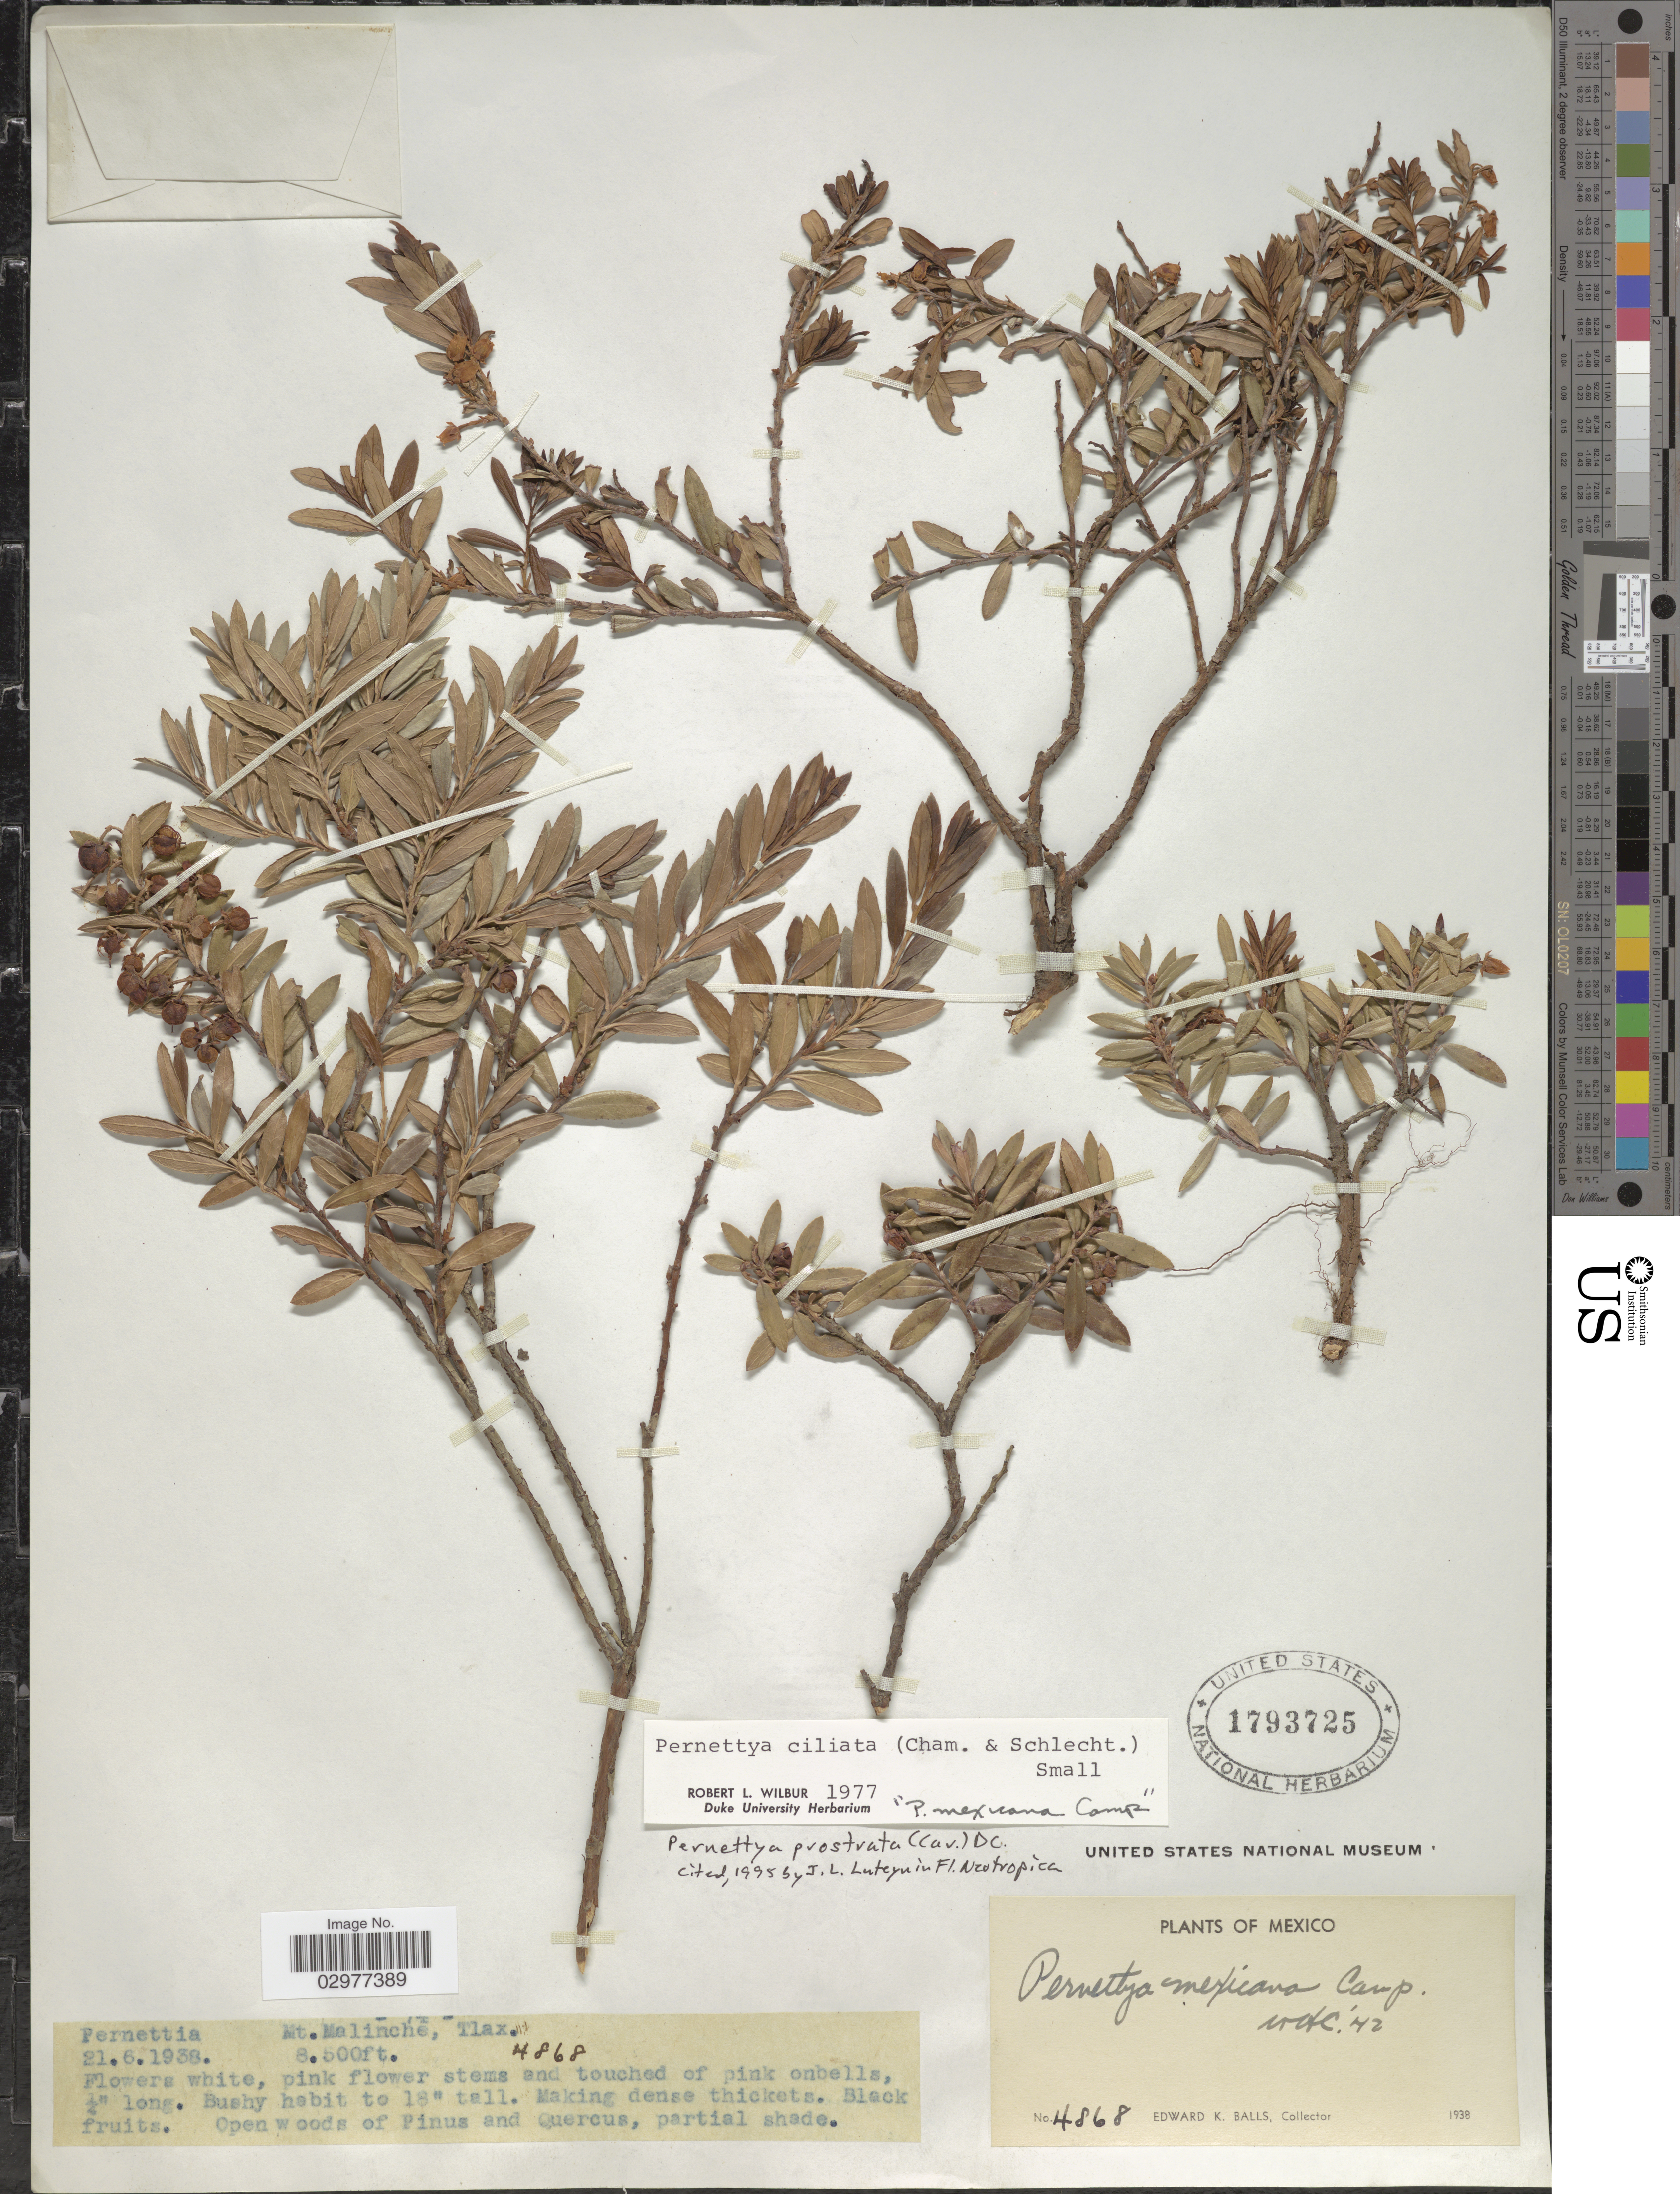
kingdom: Plantae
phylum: Tracheophyta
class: Magnoliopsida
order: Ericales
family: Ericaceae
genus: Pernettya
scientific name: Pernettya prostrata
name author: (Cav.) DC.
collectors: E. K. Balls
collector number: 4868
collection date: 1938-06-21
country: Mexico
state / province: Tlaxcala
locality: Mt. Malinche.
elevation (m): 2591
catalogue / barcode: US 1793725